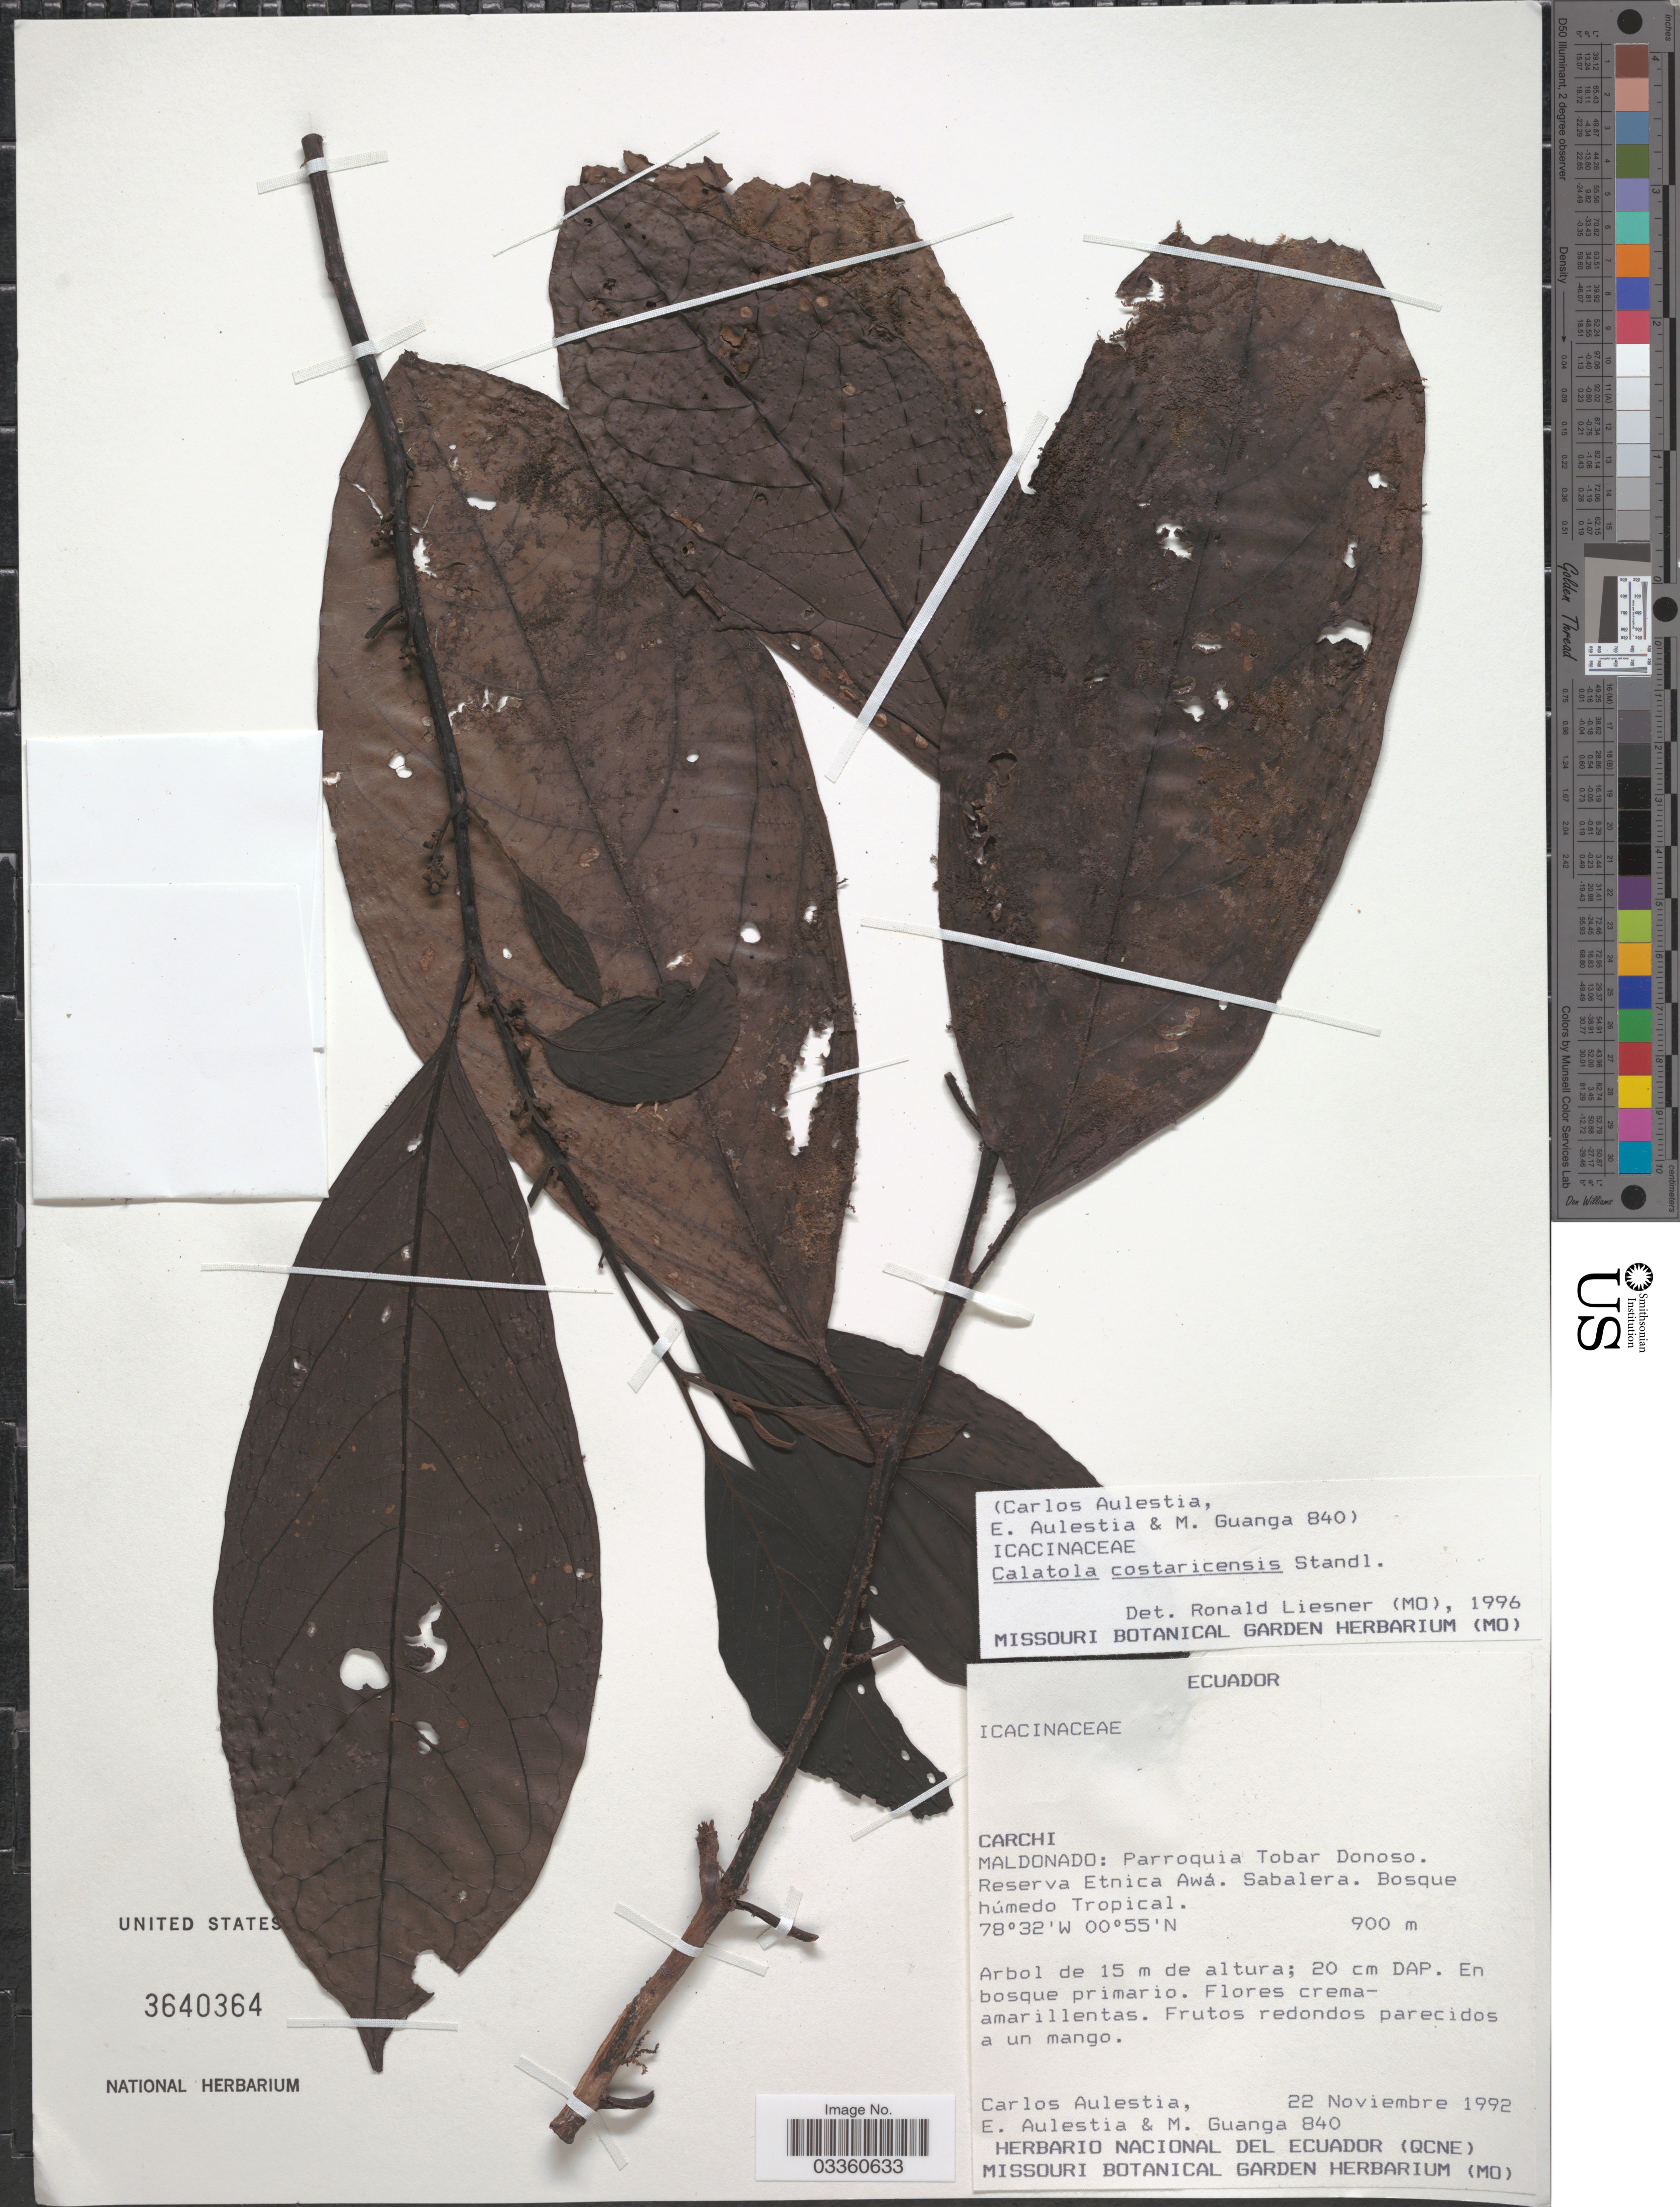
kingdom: Plantae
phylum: Tracheophyta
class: Magnoliopsida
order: Metteniusales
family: Metteniusaceae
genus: Calatola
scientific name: Calatola costaricensis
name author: Standl.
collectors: C. Aulestia, E. Aulestia & M. Guanga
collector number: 840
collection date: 1992-11-22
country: Ecuador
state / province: Carchi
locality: Maldonado: Parroquia Tobar Donoso. Reserva Etnica Awá. Sabalera.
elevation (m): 900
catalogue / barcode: US 3640364